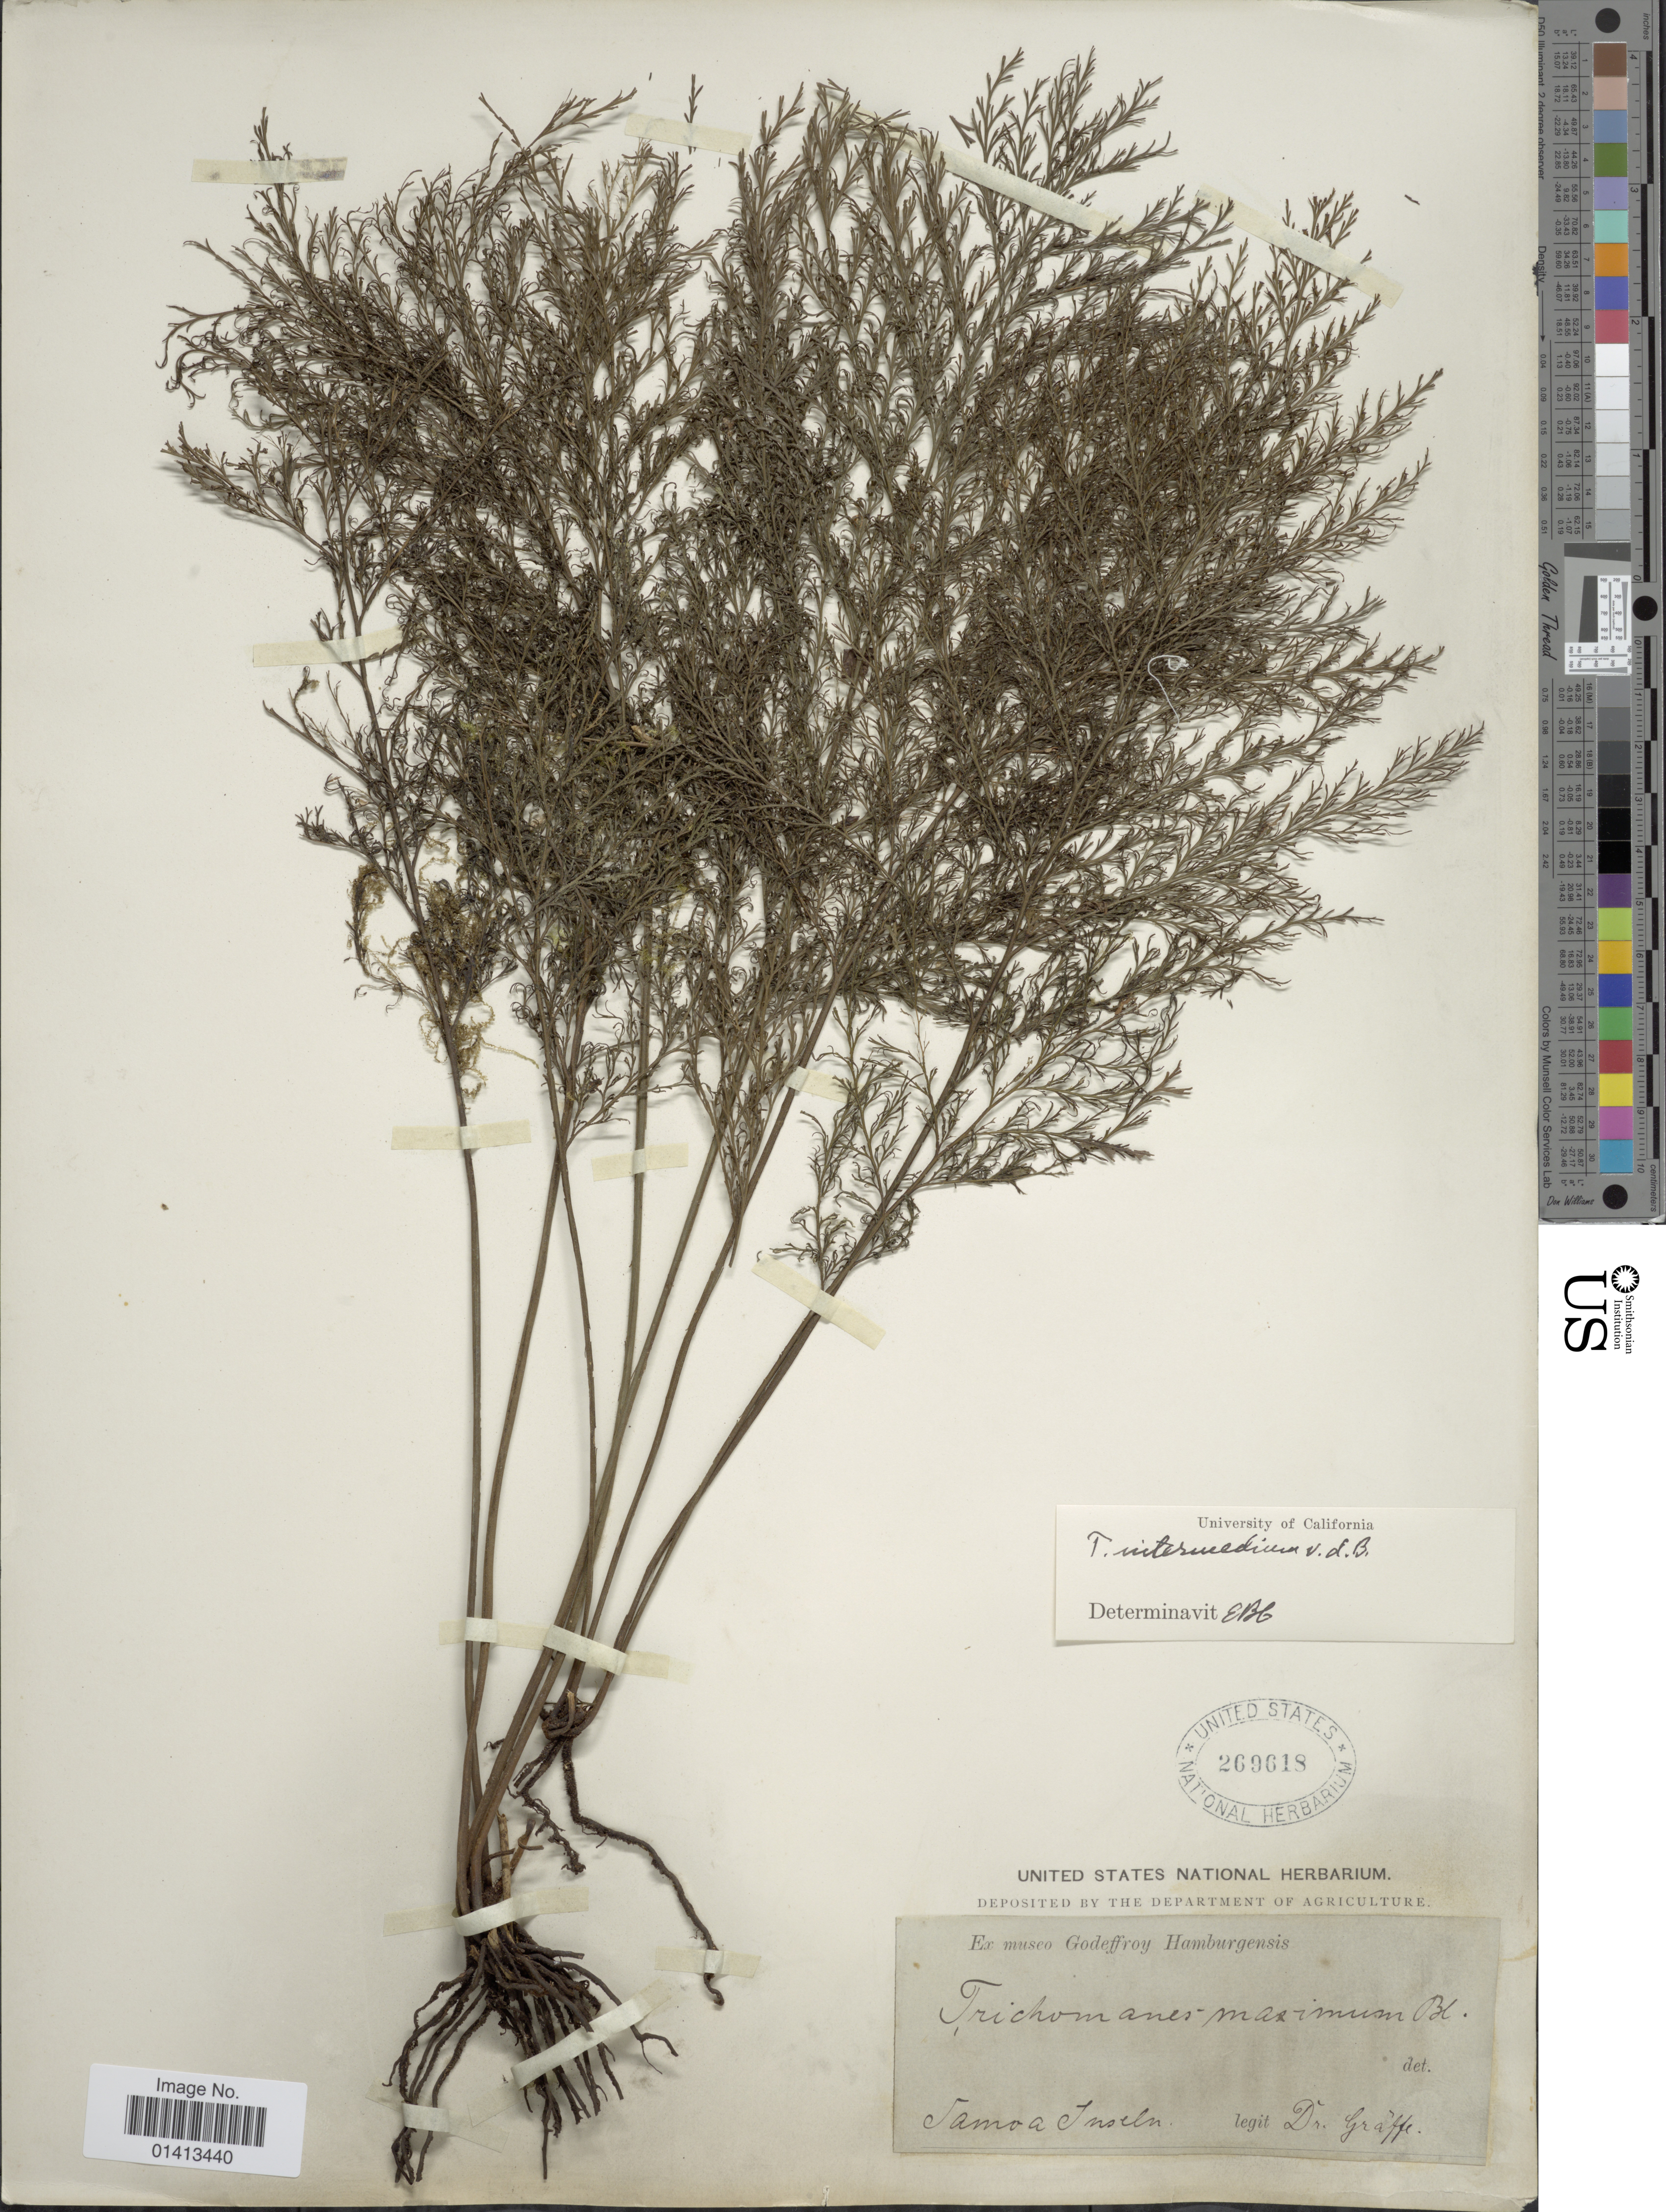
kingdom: Plantae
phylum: Tracheophyta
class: Polypodiopsida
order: Hymenophyllales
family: Hymenophyllaceae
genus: Crepidomanes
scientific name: Crepidomanes intermedium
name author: (Bosch) Ebihara & K. Iwats.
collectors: G. Dr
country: American Samoa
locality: Samoa Inseln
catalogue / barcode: US 269618